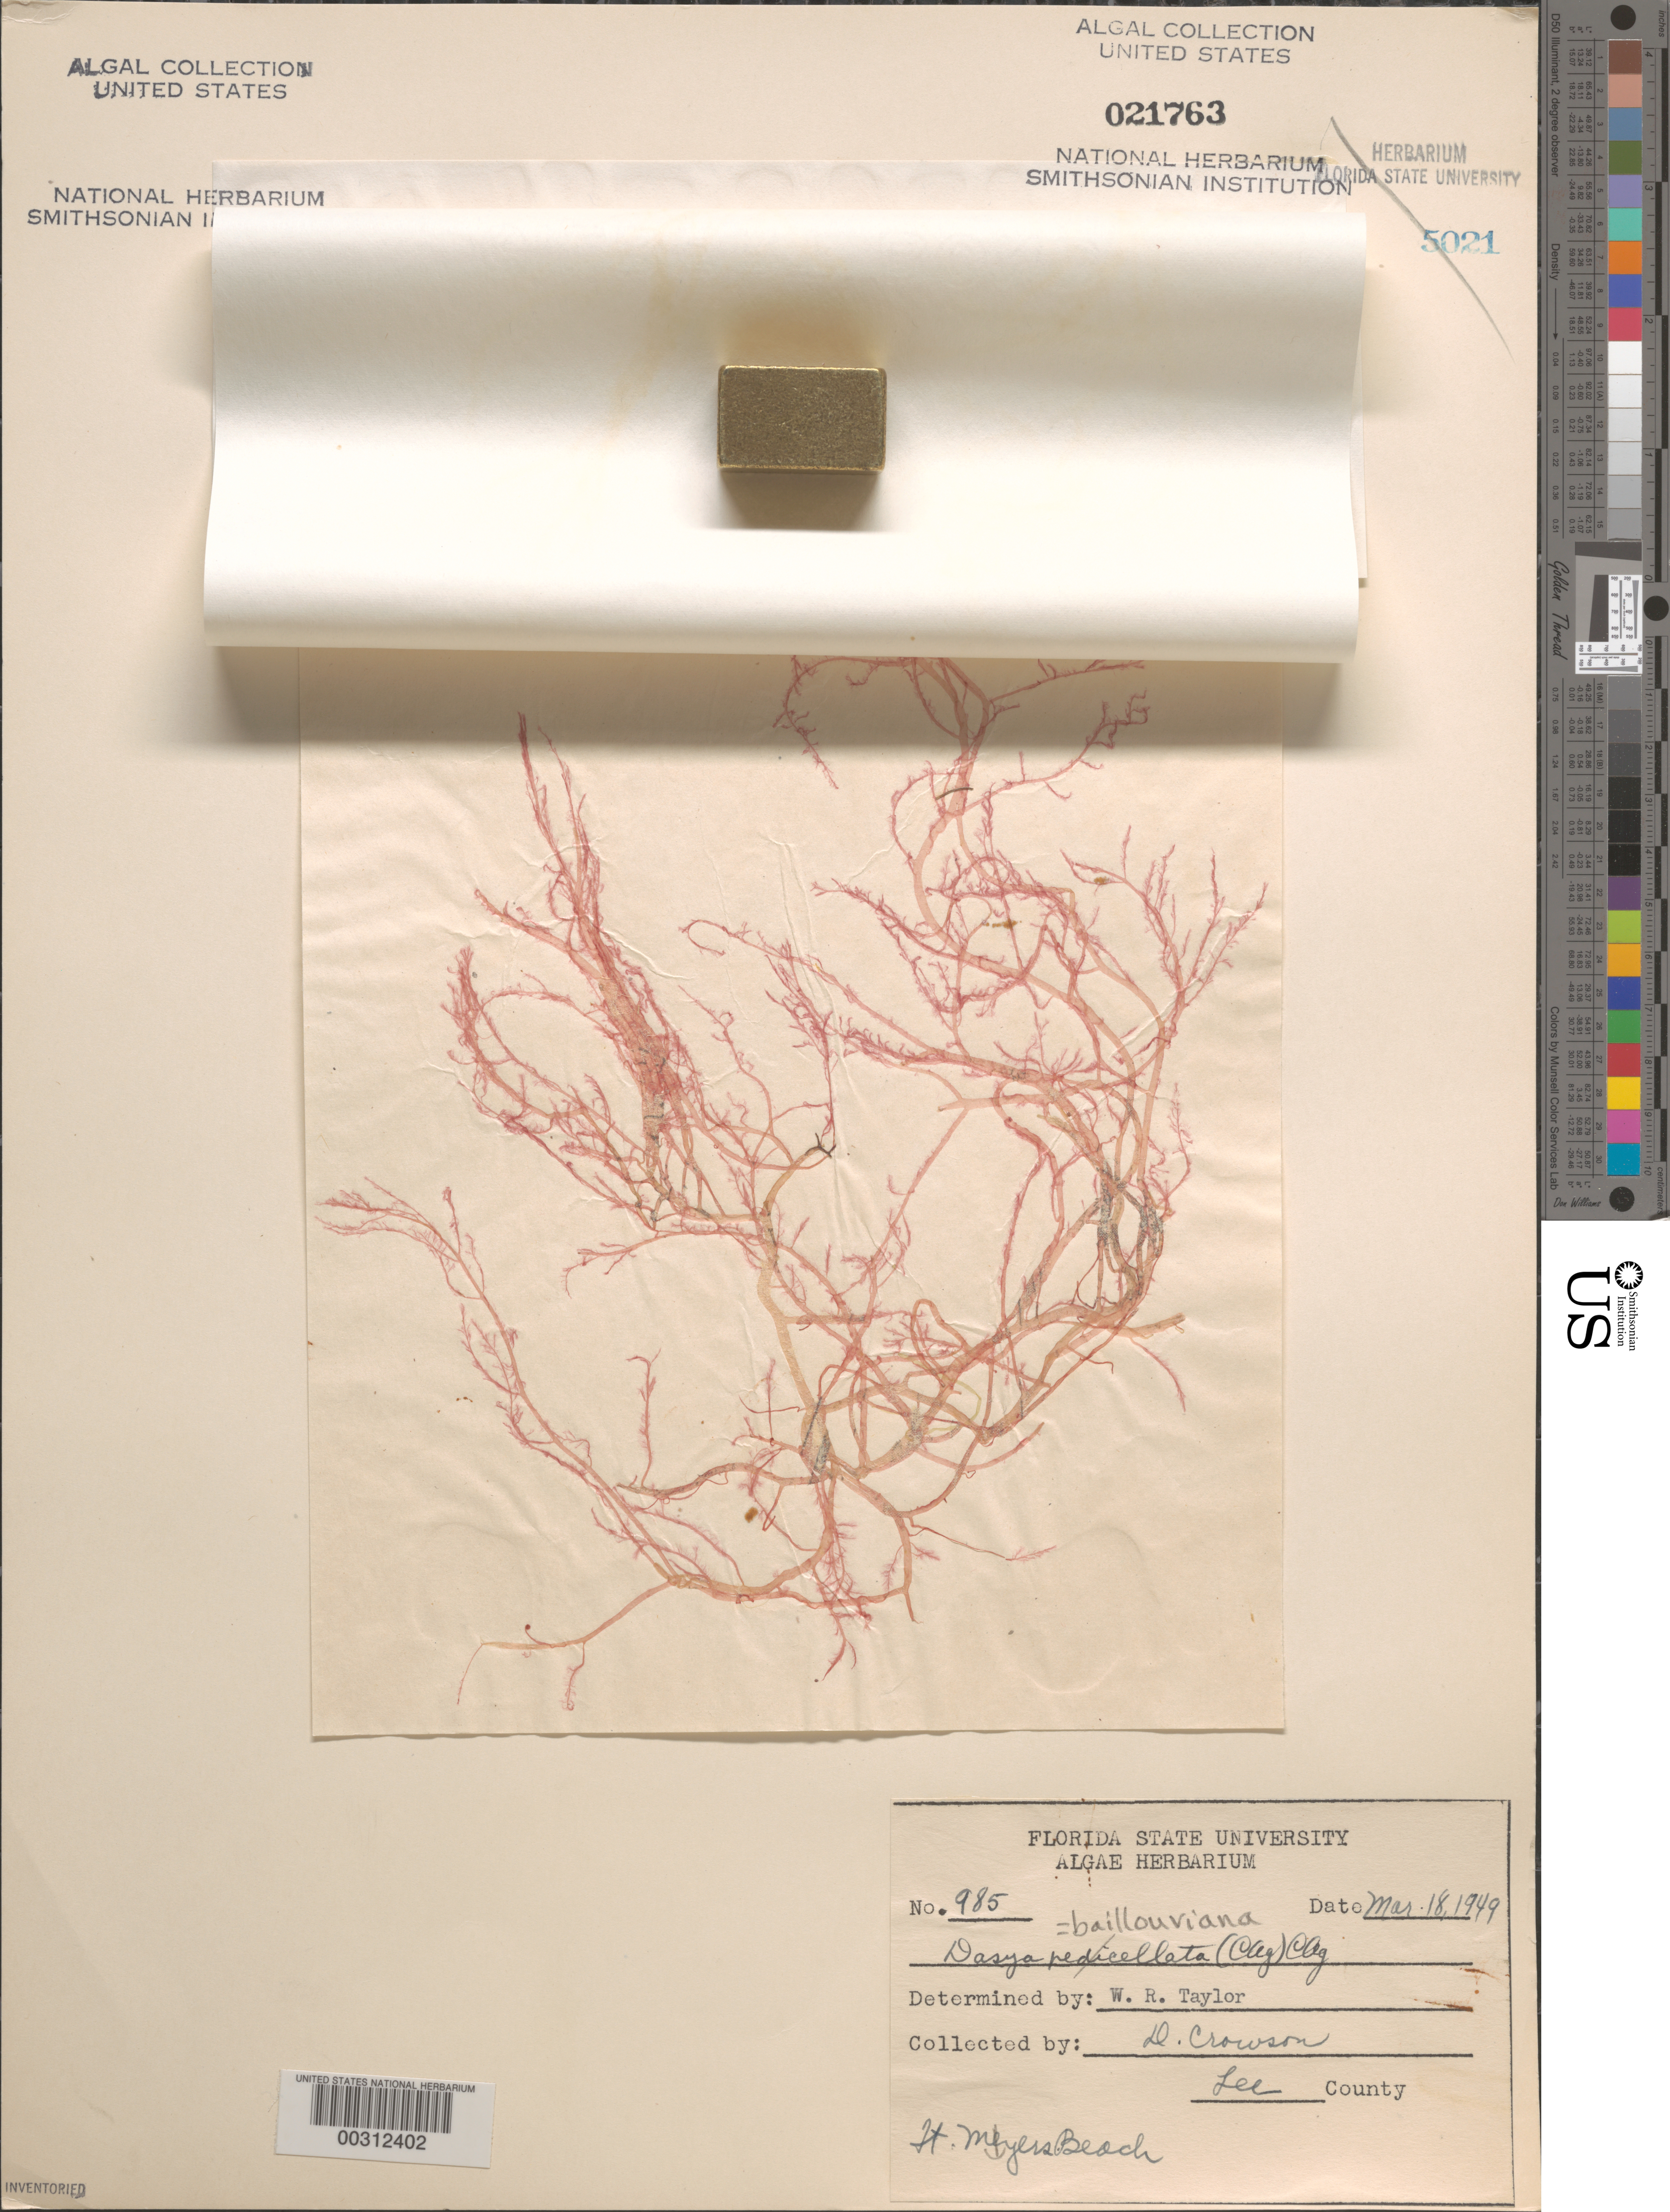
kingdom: Plantae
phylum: Rhodophyta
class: Florideophyceae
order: Ceramiales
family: Dasyaceae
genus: Dasya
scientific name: Dasya pedicellata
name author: (C. Agardh) C. Agardh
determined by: Algae name updating Project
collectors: D. Crowson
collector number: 985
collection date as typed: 18 Mar 1949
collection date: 1949-03-18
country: United States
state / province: Florida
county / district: Lee County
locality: Fort Myers Beach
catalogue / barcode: US 21763